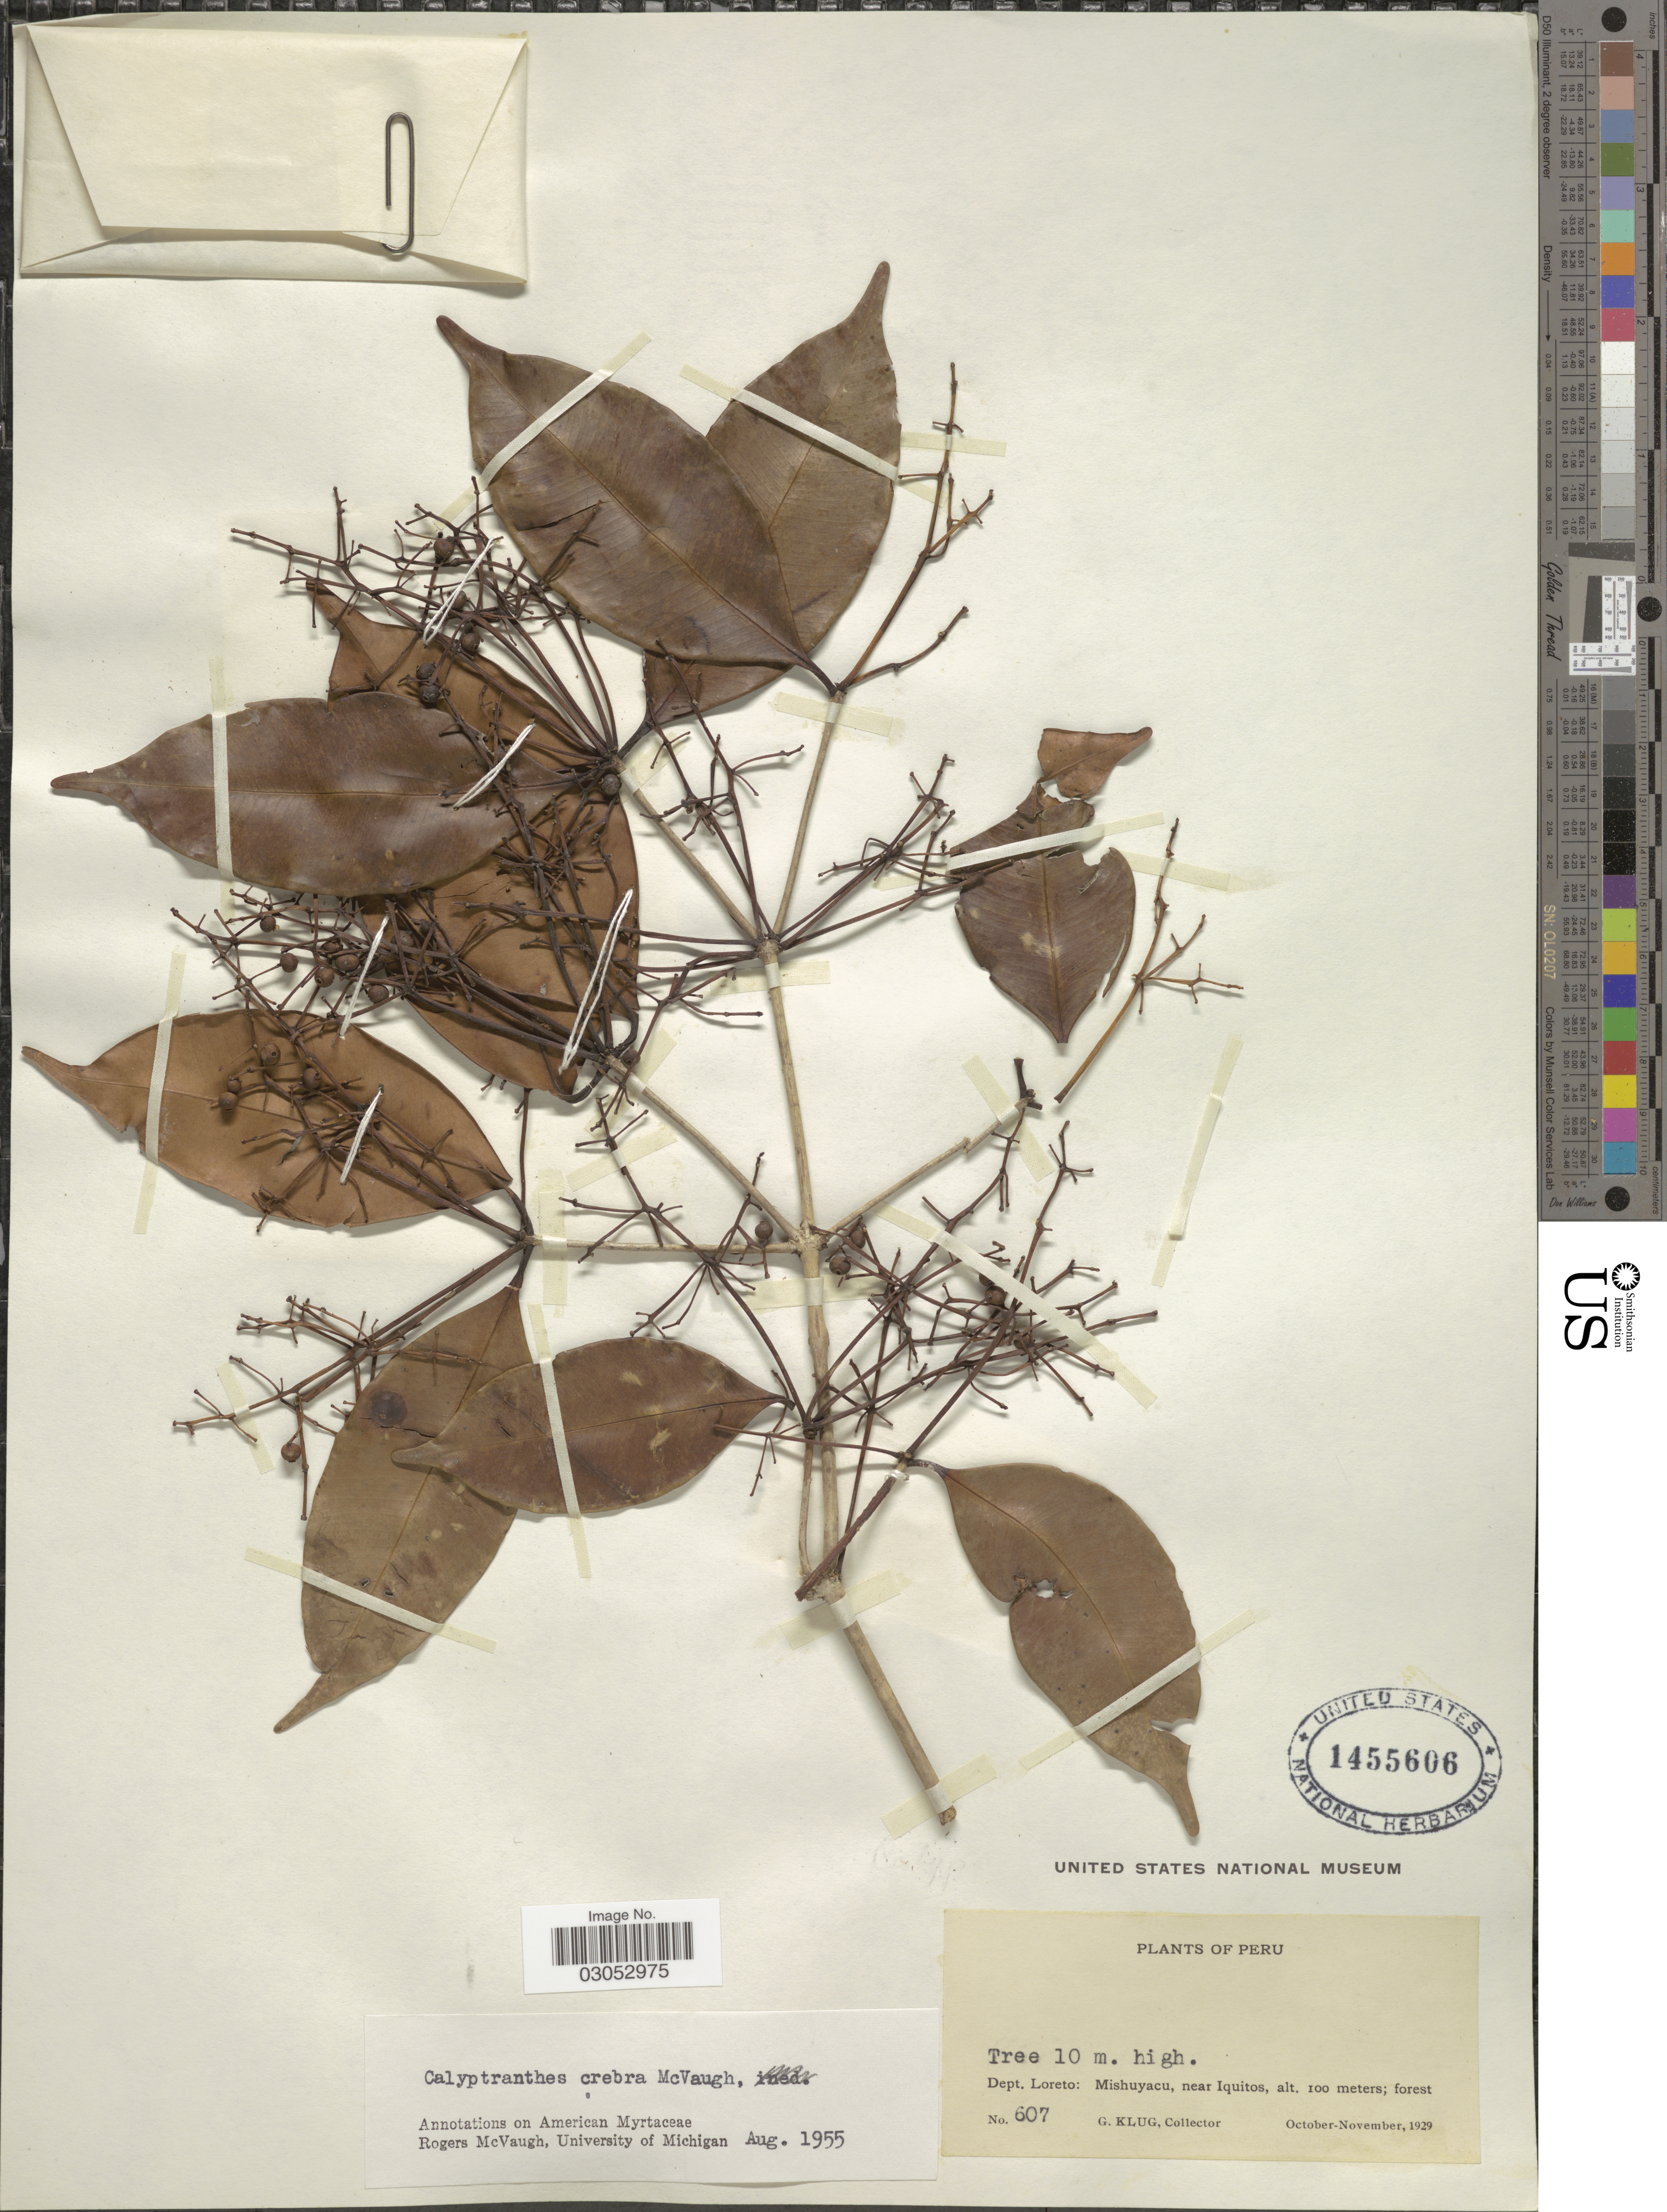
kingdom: Plantae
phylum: Tracheophyta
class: Magnoliopsida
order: Myrtales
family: Myrtaceae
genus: Myrcia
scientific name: Myrcia crebra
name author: (McVaugh) A.R. Lourenço & E. Lucas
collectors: G. Klug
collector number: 607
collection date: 1929-10/1929-11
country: Peru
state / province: Loreto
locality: Dept. Loreto: Mishuyacu, near Iquitos.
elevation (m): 100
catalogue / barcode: US 1455606